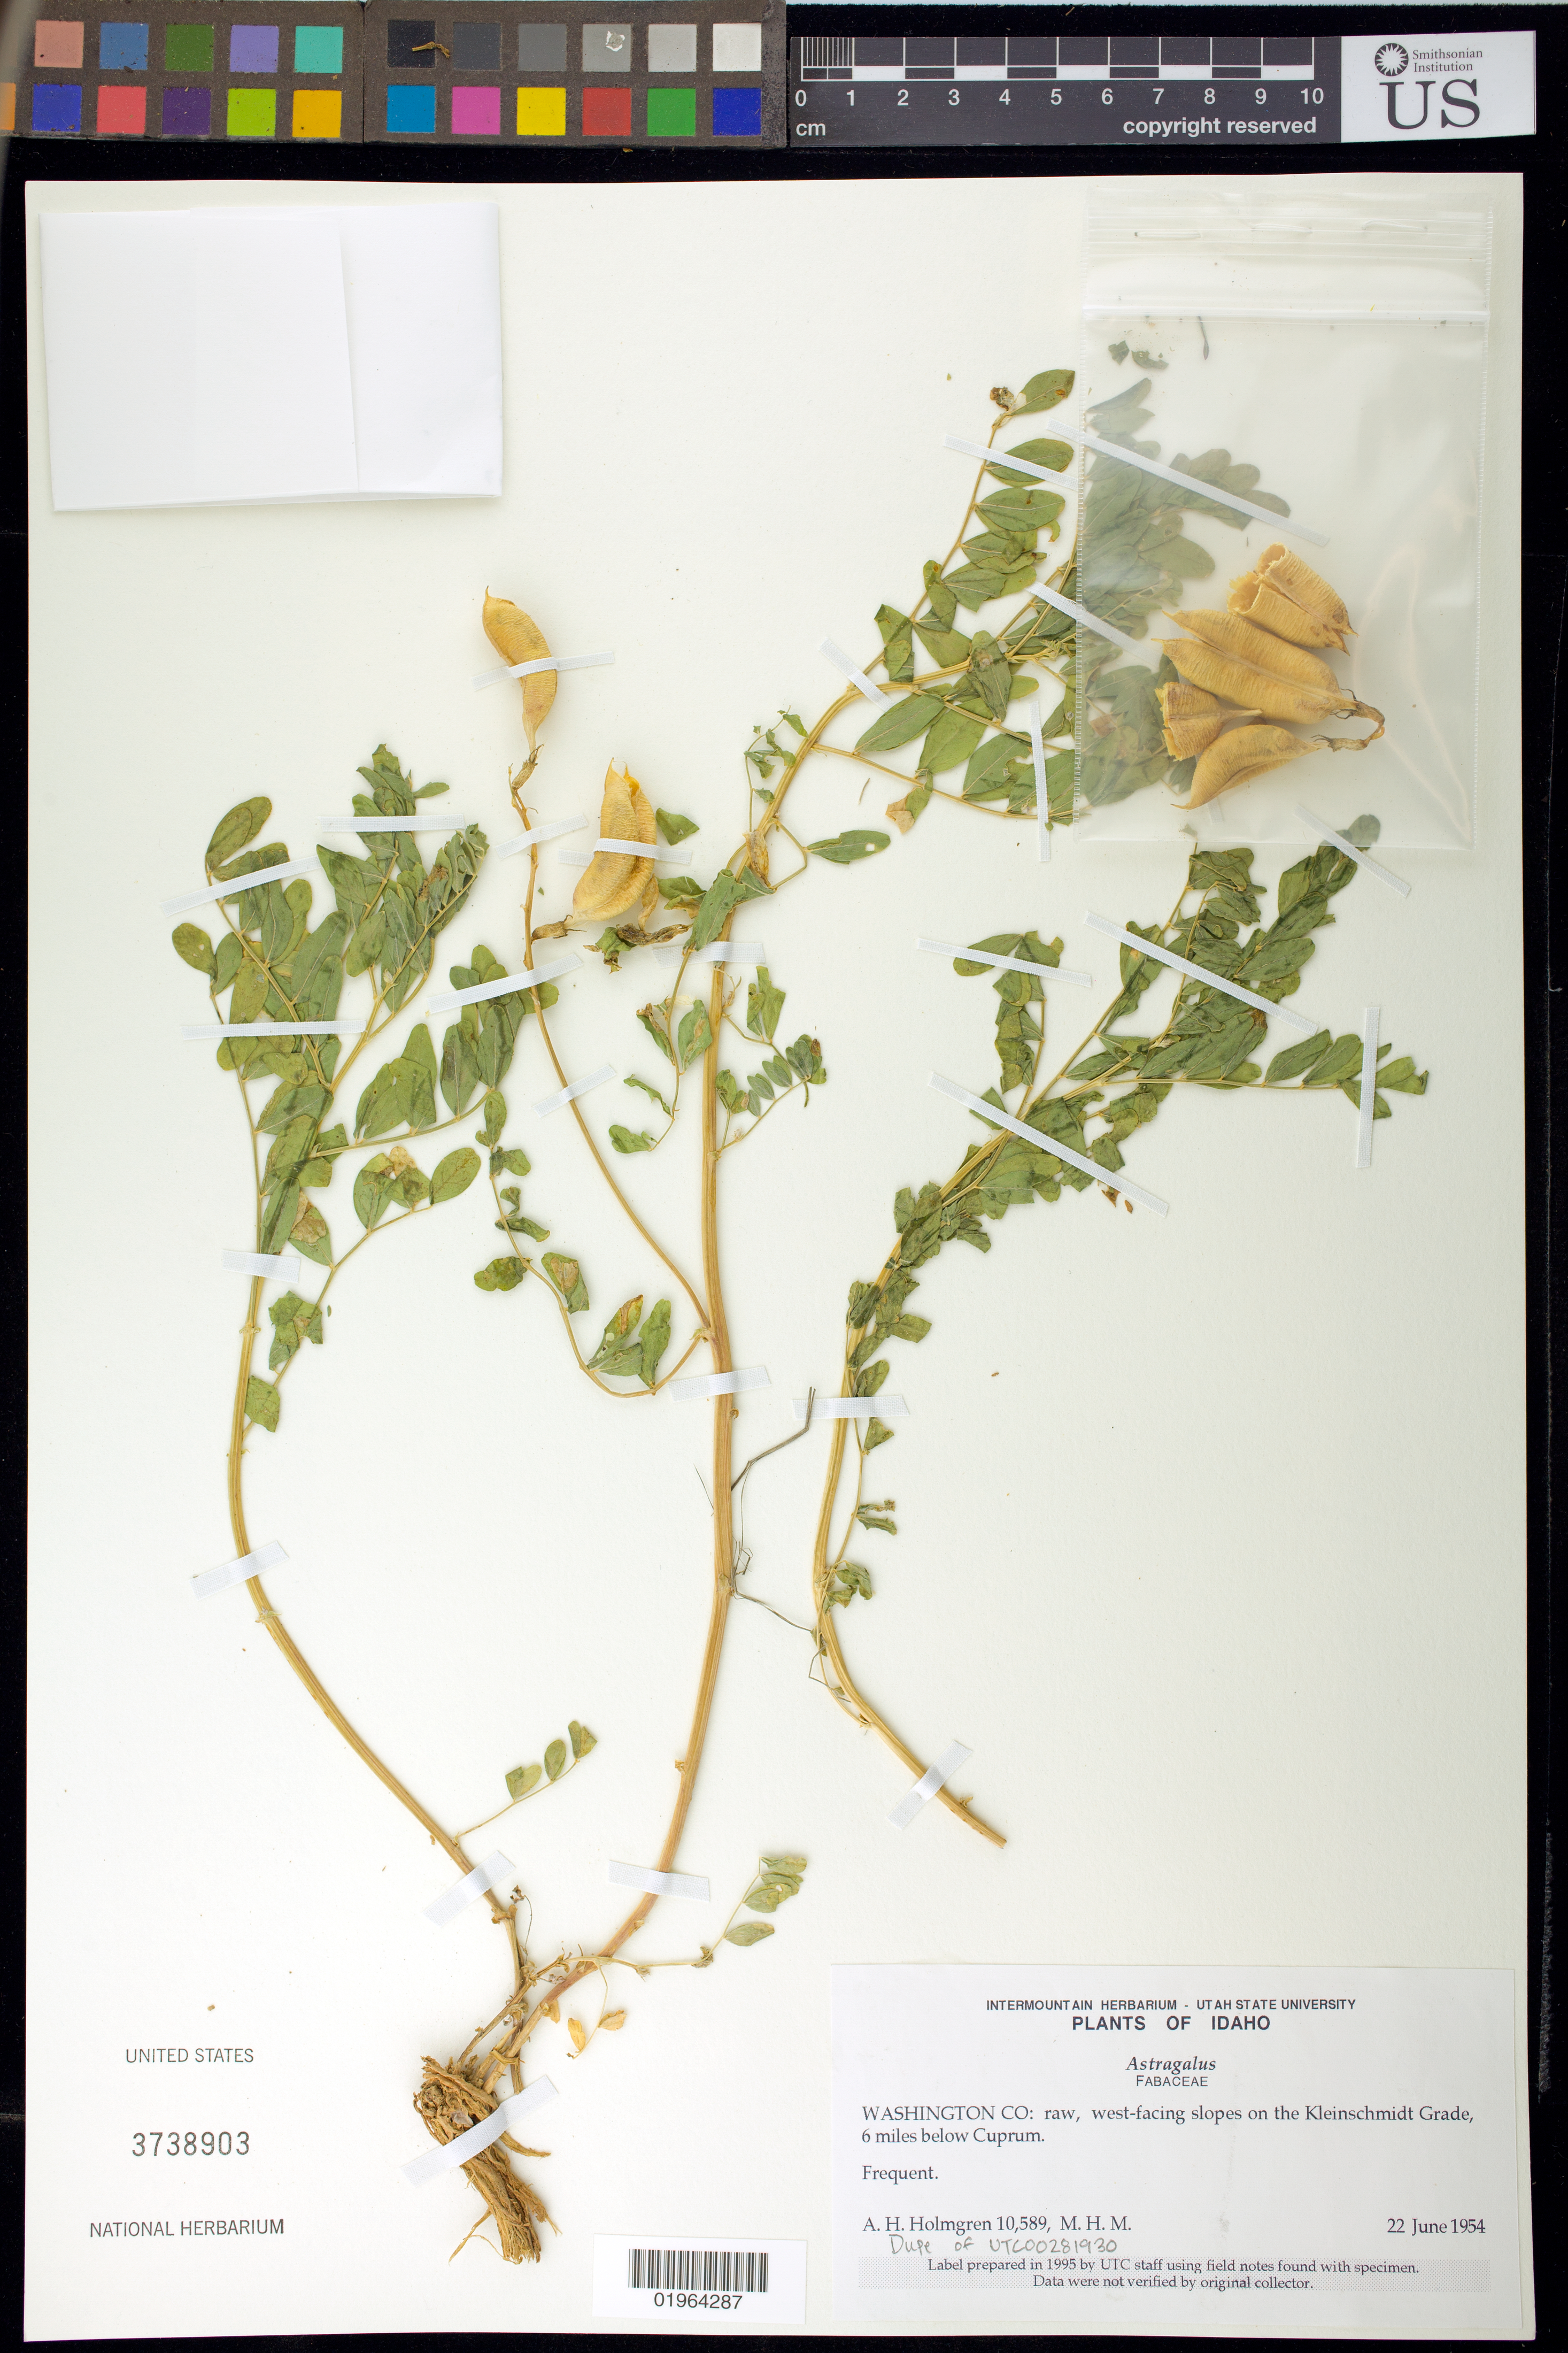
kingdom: Plantae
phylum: Tracheophyta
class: Magnoliopsida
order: Fabales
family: Fabaceae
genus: Astragalus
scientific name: Astragalus sp.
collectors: A. H. Holmgren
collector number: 10589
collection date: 1954-06-22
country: United States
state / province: Idaho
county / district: Washington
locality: West-facin slopes on the Kleinschmidt Grade, 6 mi. below Cuprum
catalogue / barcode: US 3738903